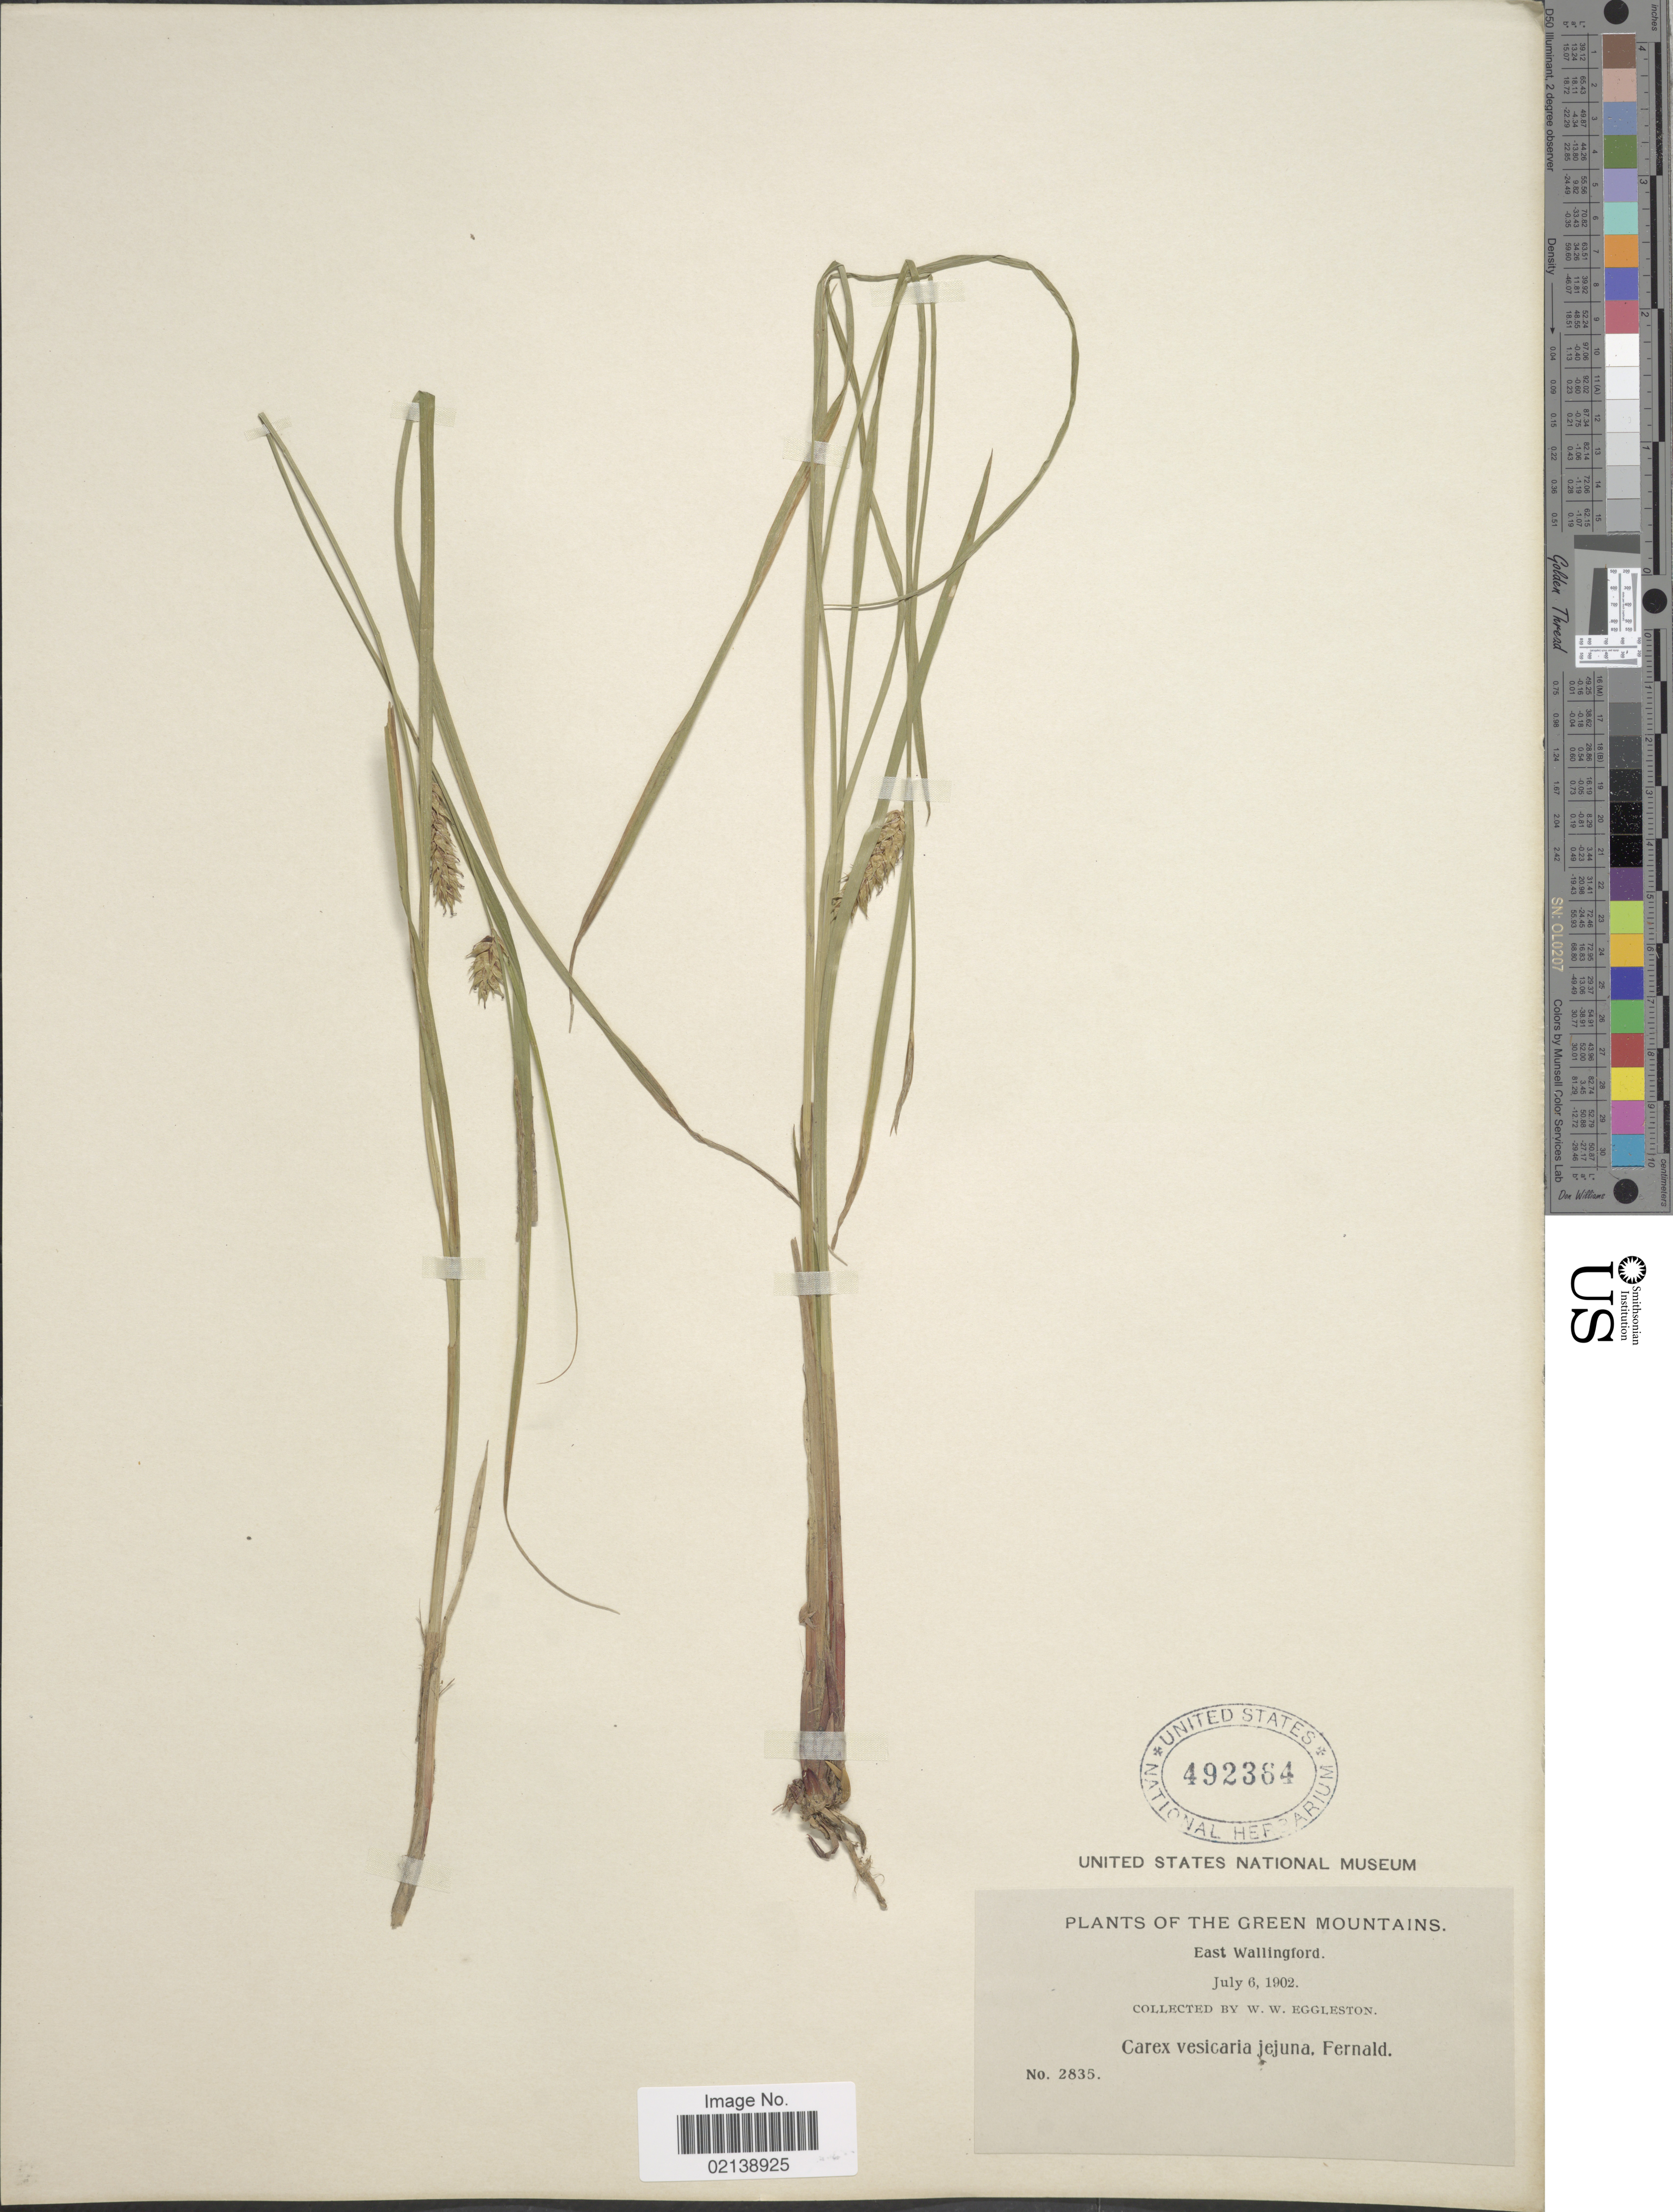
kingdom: Plantae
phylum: Tracheophyta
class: Liliopsida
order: Poales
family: Cyperaceae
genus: Carex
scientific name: Carex vesicaria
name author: L.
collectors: W. W. Eggleston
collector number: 2835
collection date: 1902-07-06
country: United States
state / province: Vermont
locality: The Green Mountains, East Wallingford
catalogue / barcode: US 492364